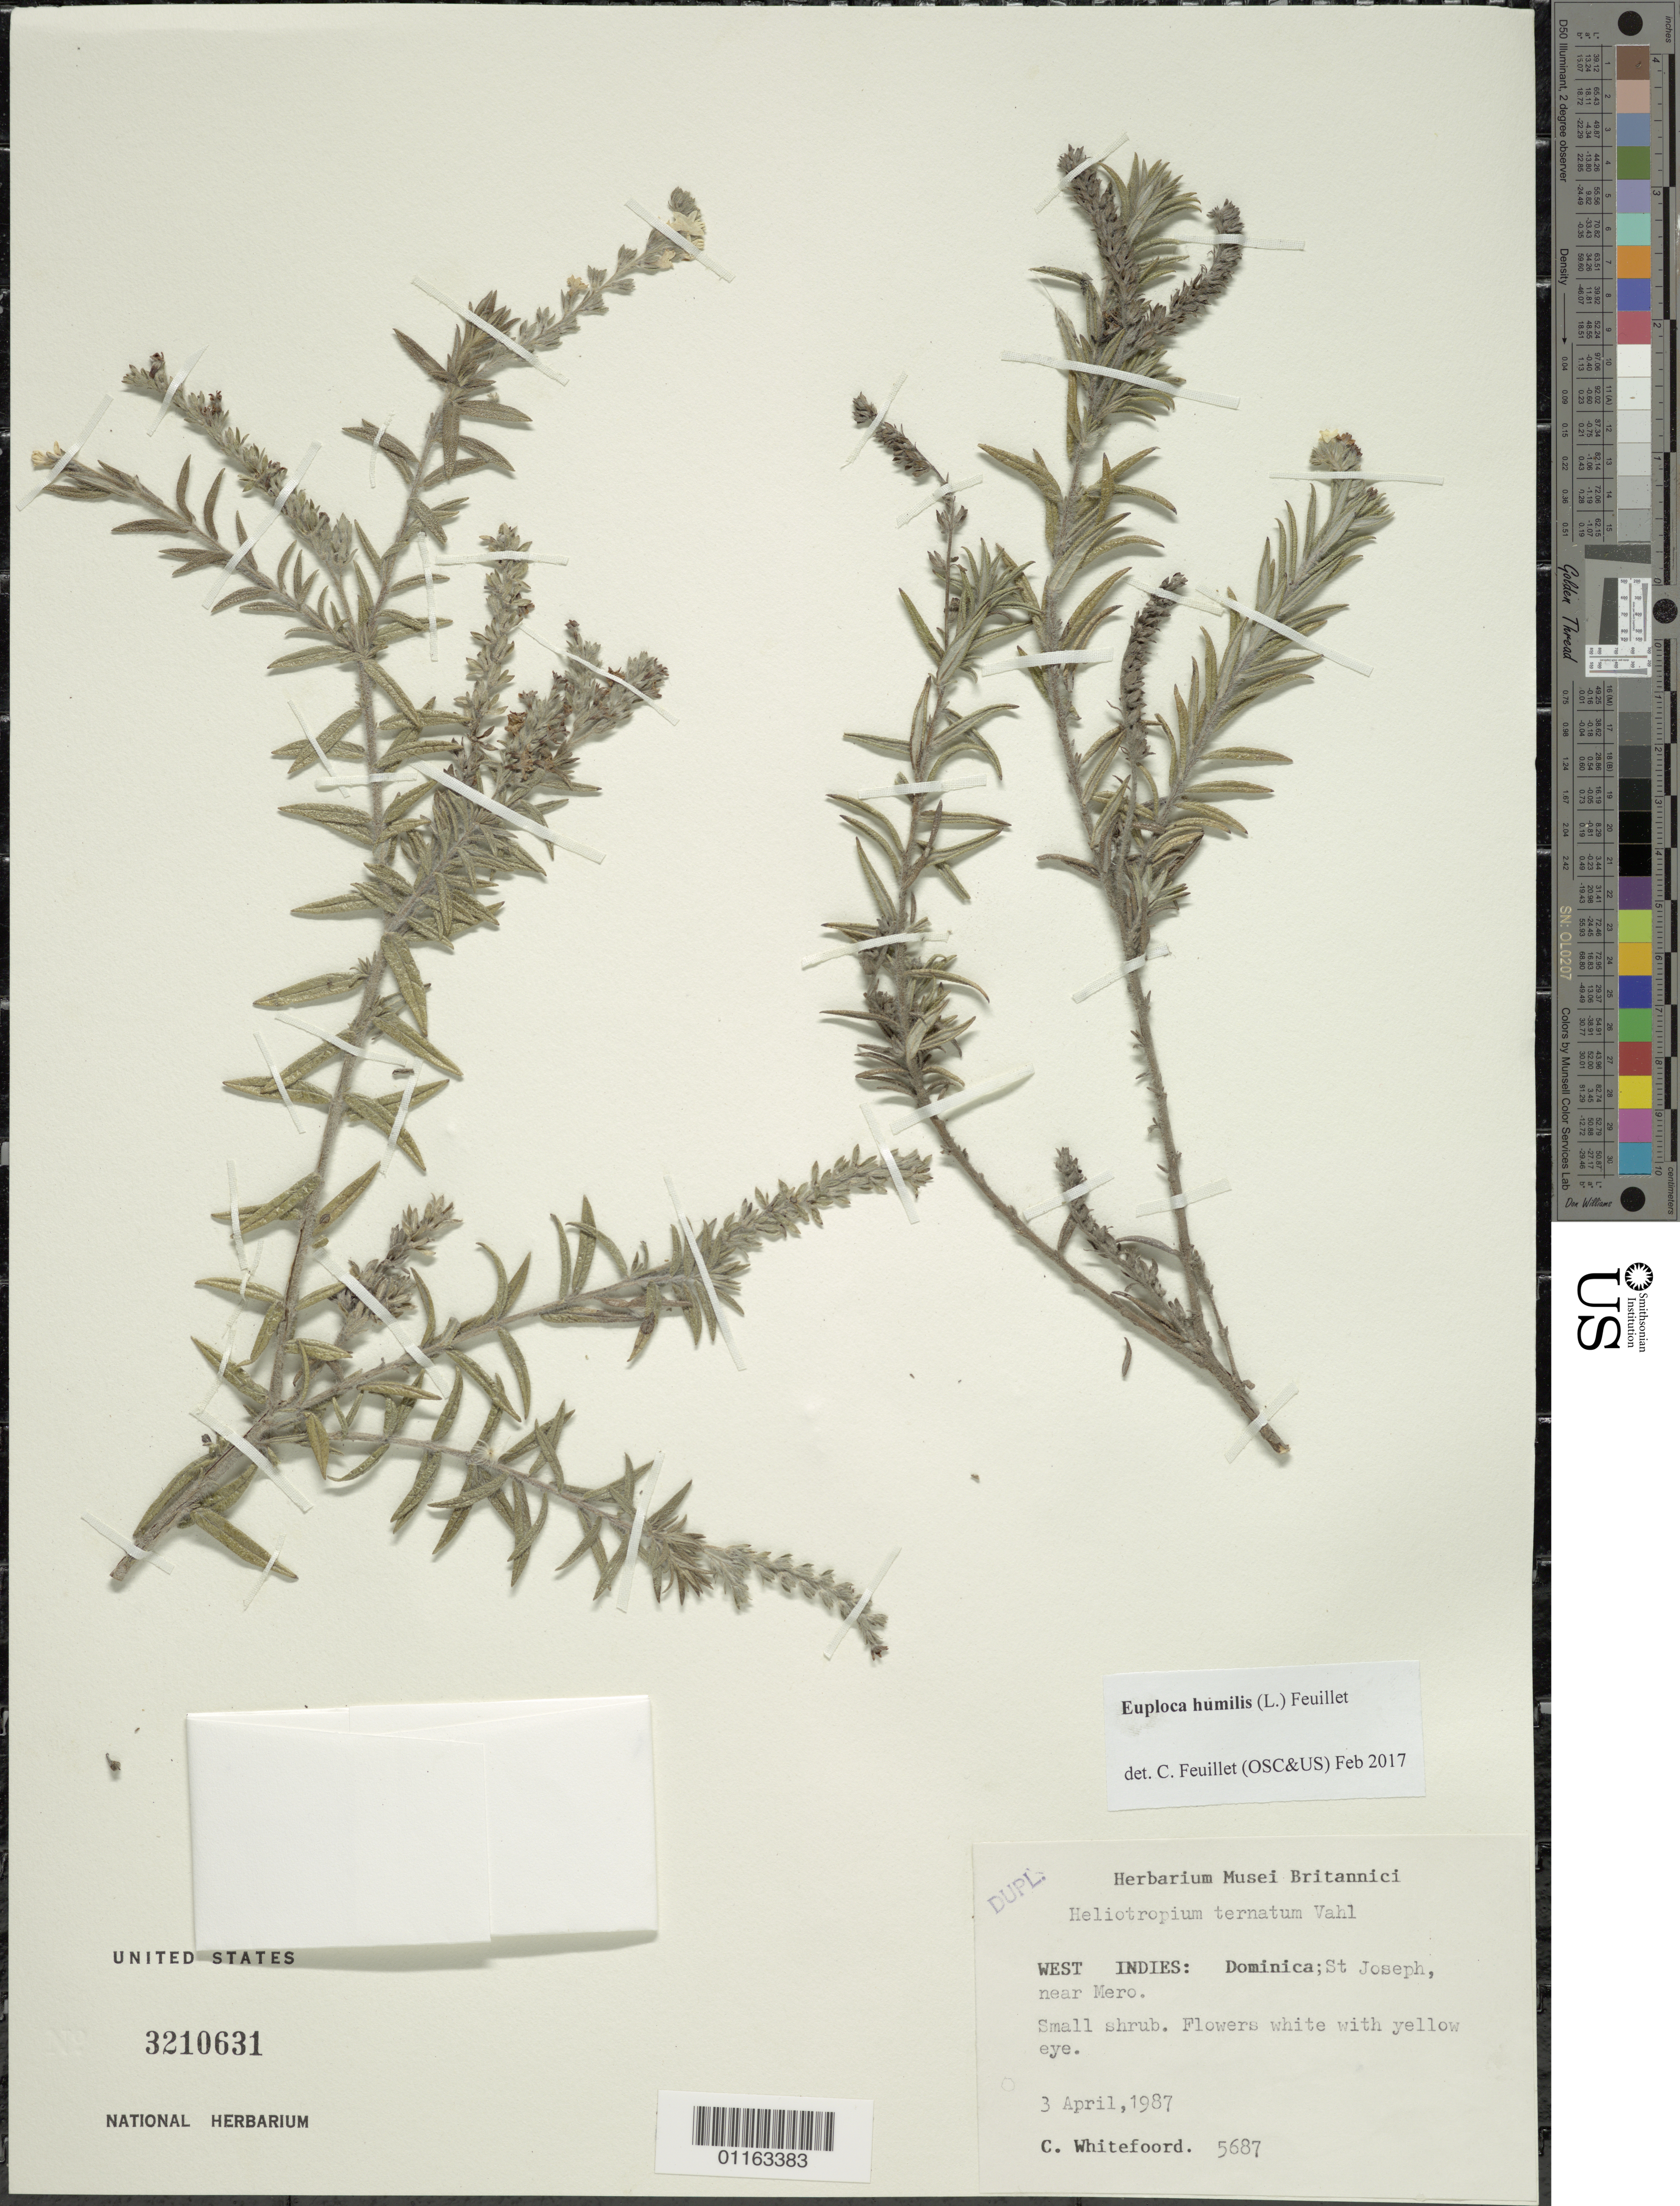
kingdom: Plantae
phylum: Tracheophyta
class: Magnoliopsida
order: Boraginales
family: Heliotropiaceae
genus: Euploca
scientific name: Euploca humilis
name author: (L.) Feuillet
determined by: Feuillet, C.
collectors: C. Whitefoord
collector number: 5687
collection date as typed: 03 Apr 1987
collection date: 1987-04-03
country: Dominica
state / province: St. Joseph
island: Dominica I.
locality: near Mero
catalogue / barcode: US 3210631